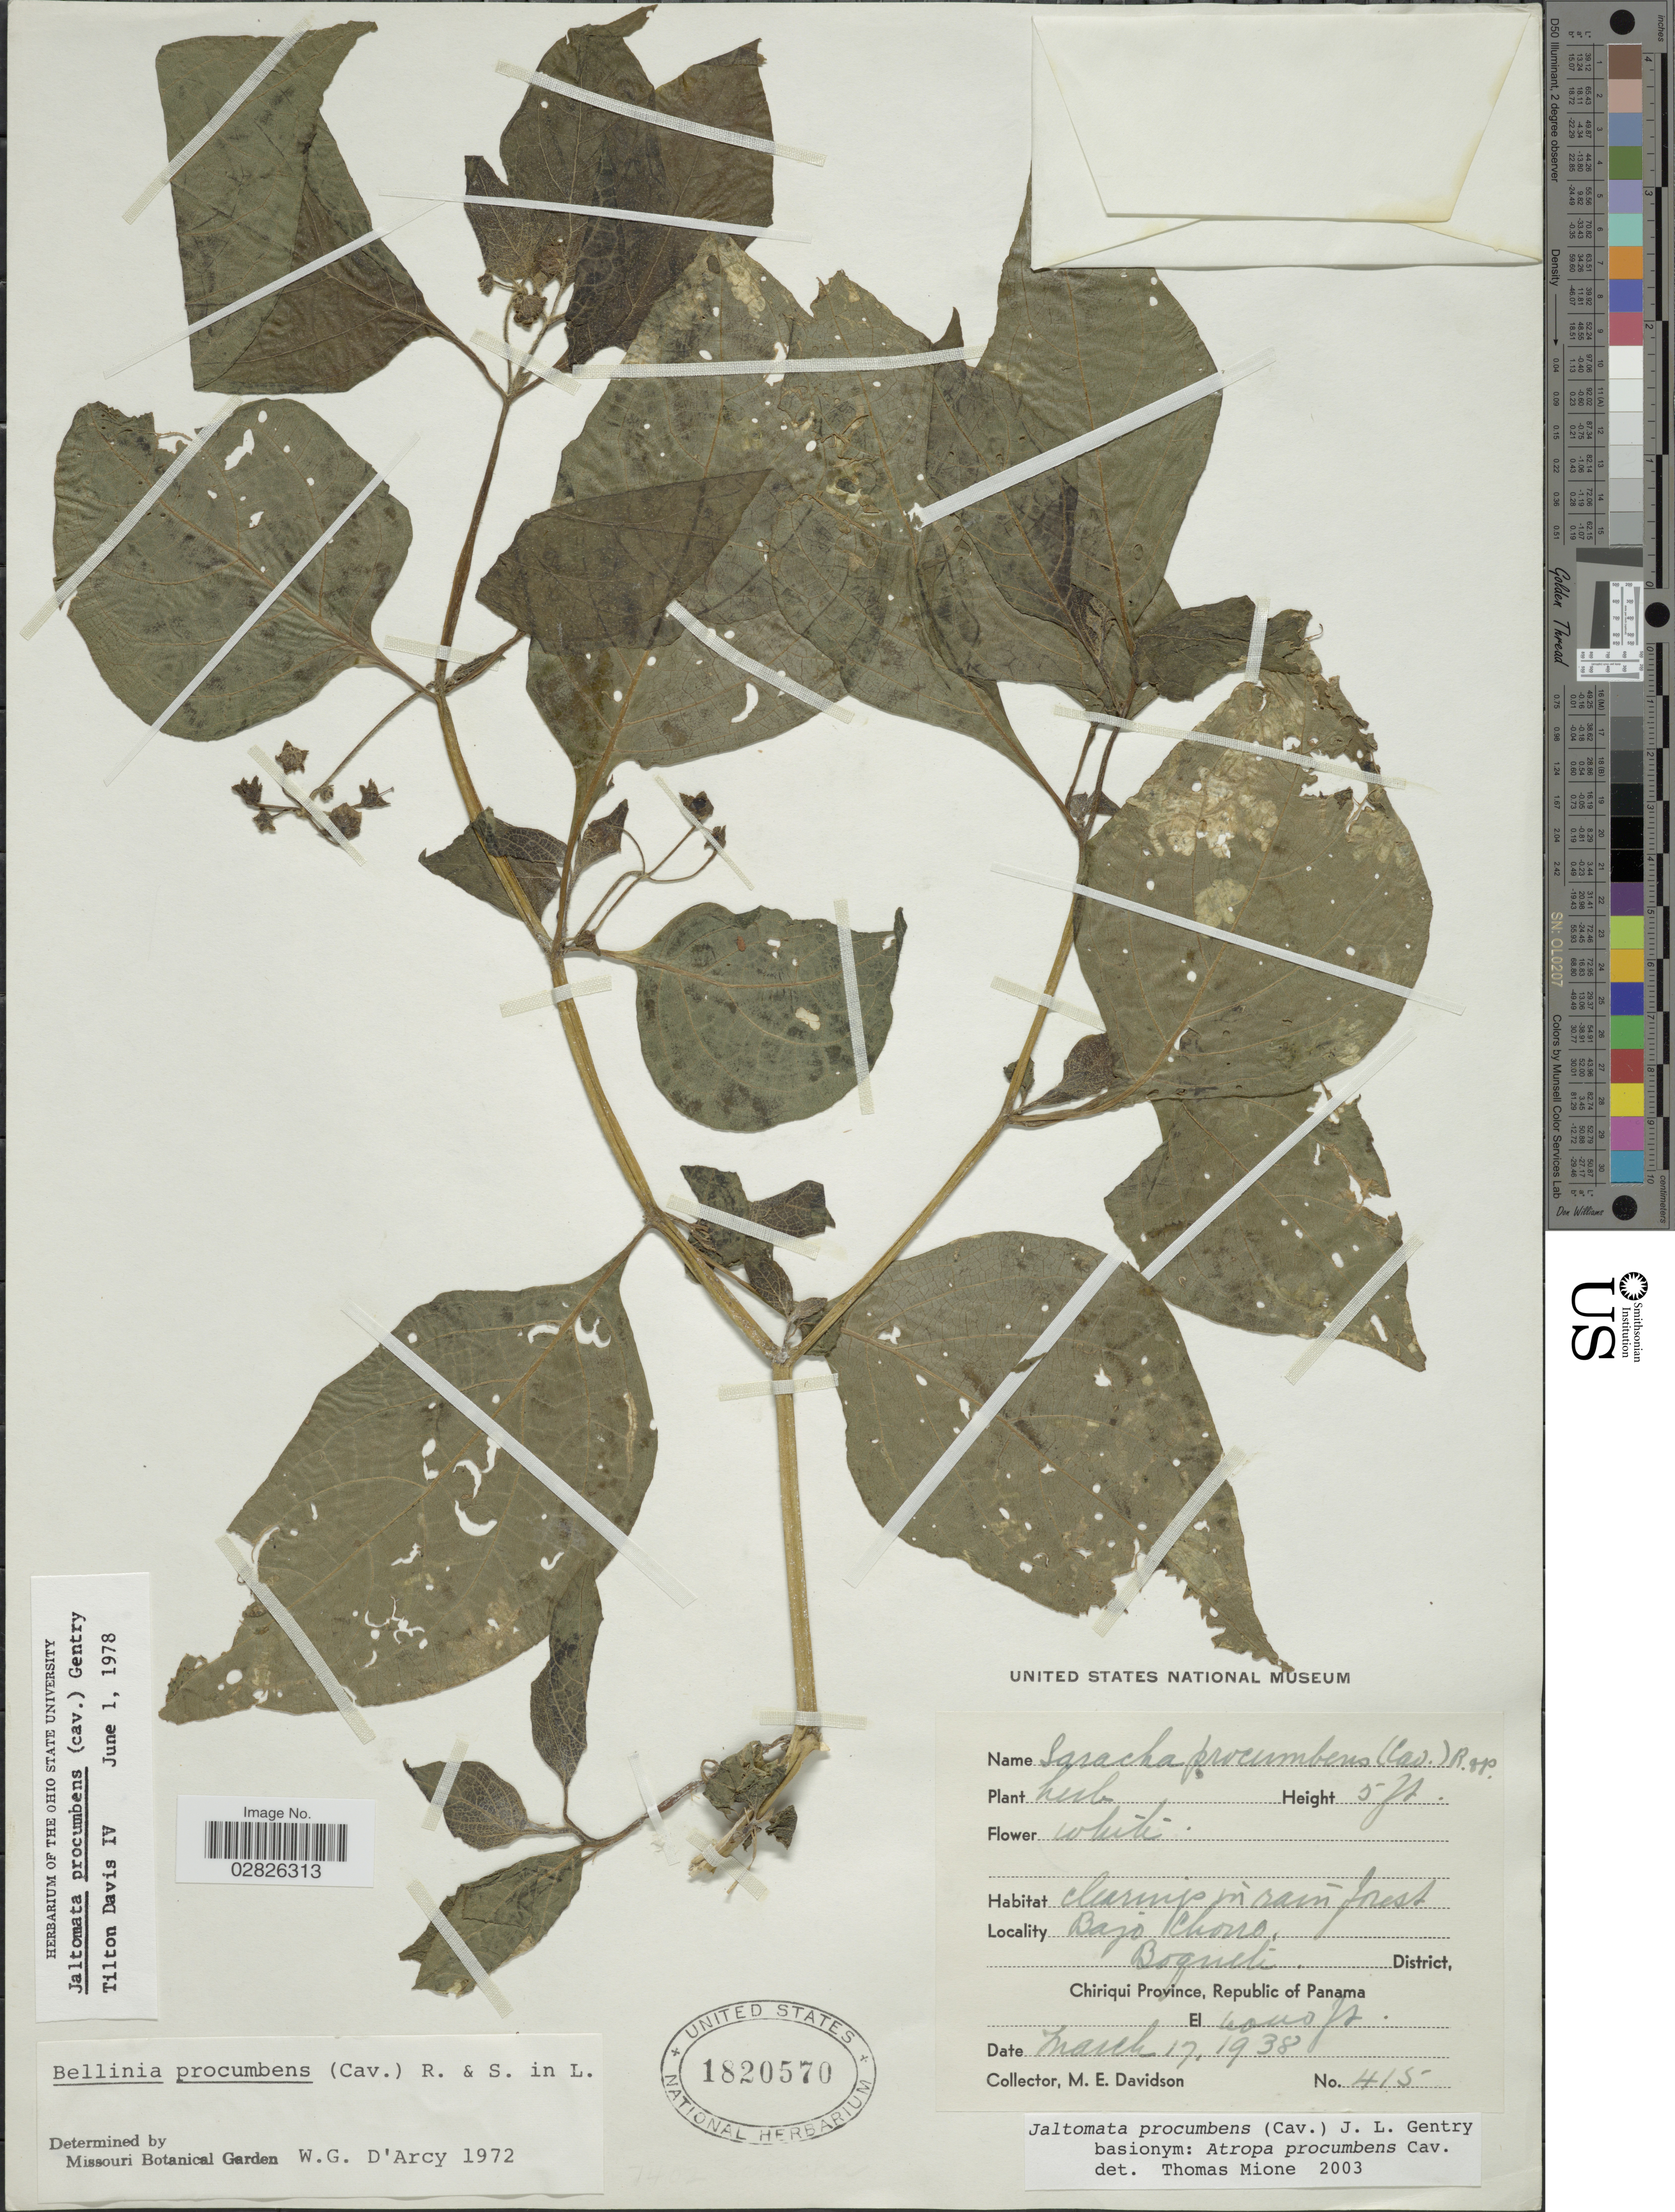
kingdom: Plantae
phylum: Tracheophyta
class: Magnoliopsida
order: Solanales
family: Solanaceae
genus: Jaltomata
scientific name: Jaltomata procumbens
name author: (Cav.) J.L. Gentry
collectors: M. E. Davidson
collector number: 415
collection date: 1938-03-17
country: Panama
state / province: Chiriqui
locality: Bajo Chorro, Boquete District, Chiriqui Province. Republic of Panama.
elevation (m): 1829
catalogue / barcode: US 1820570